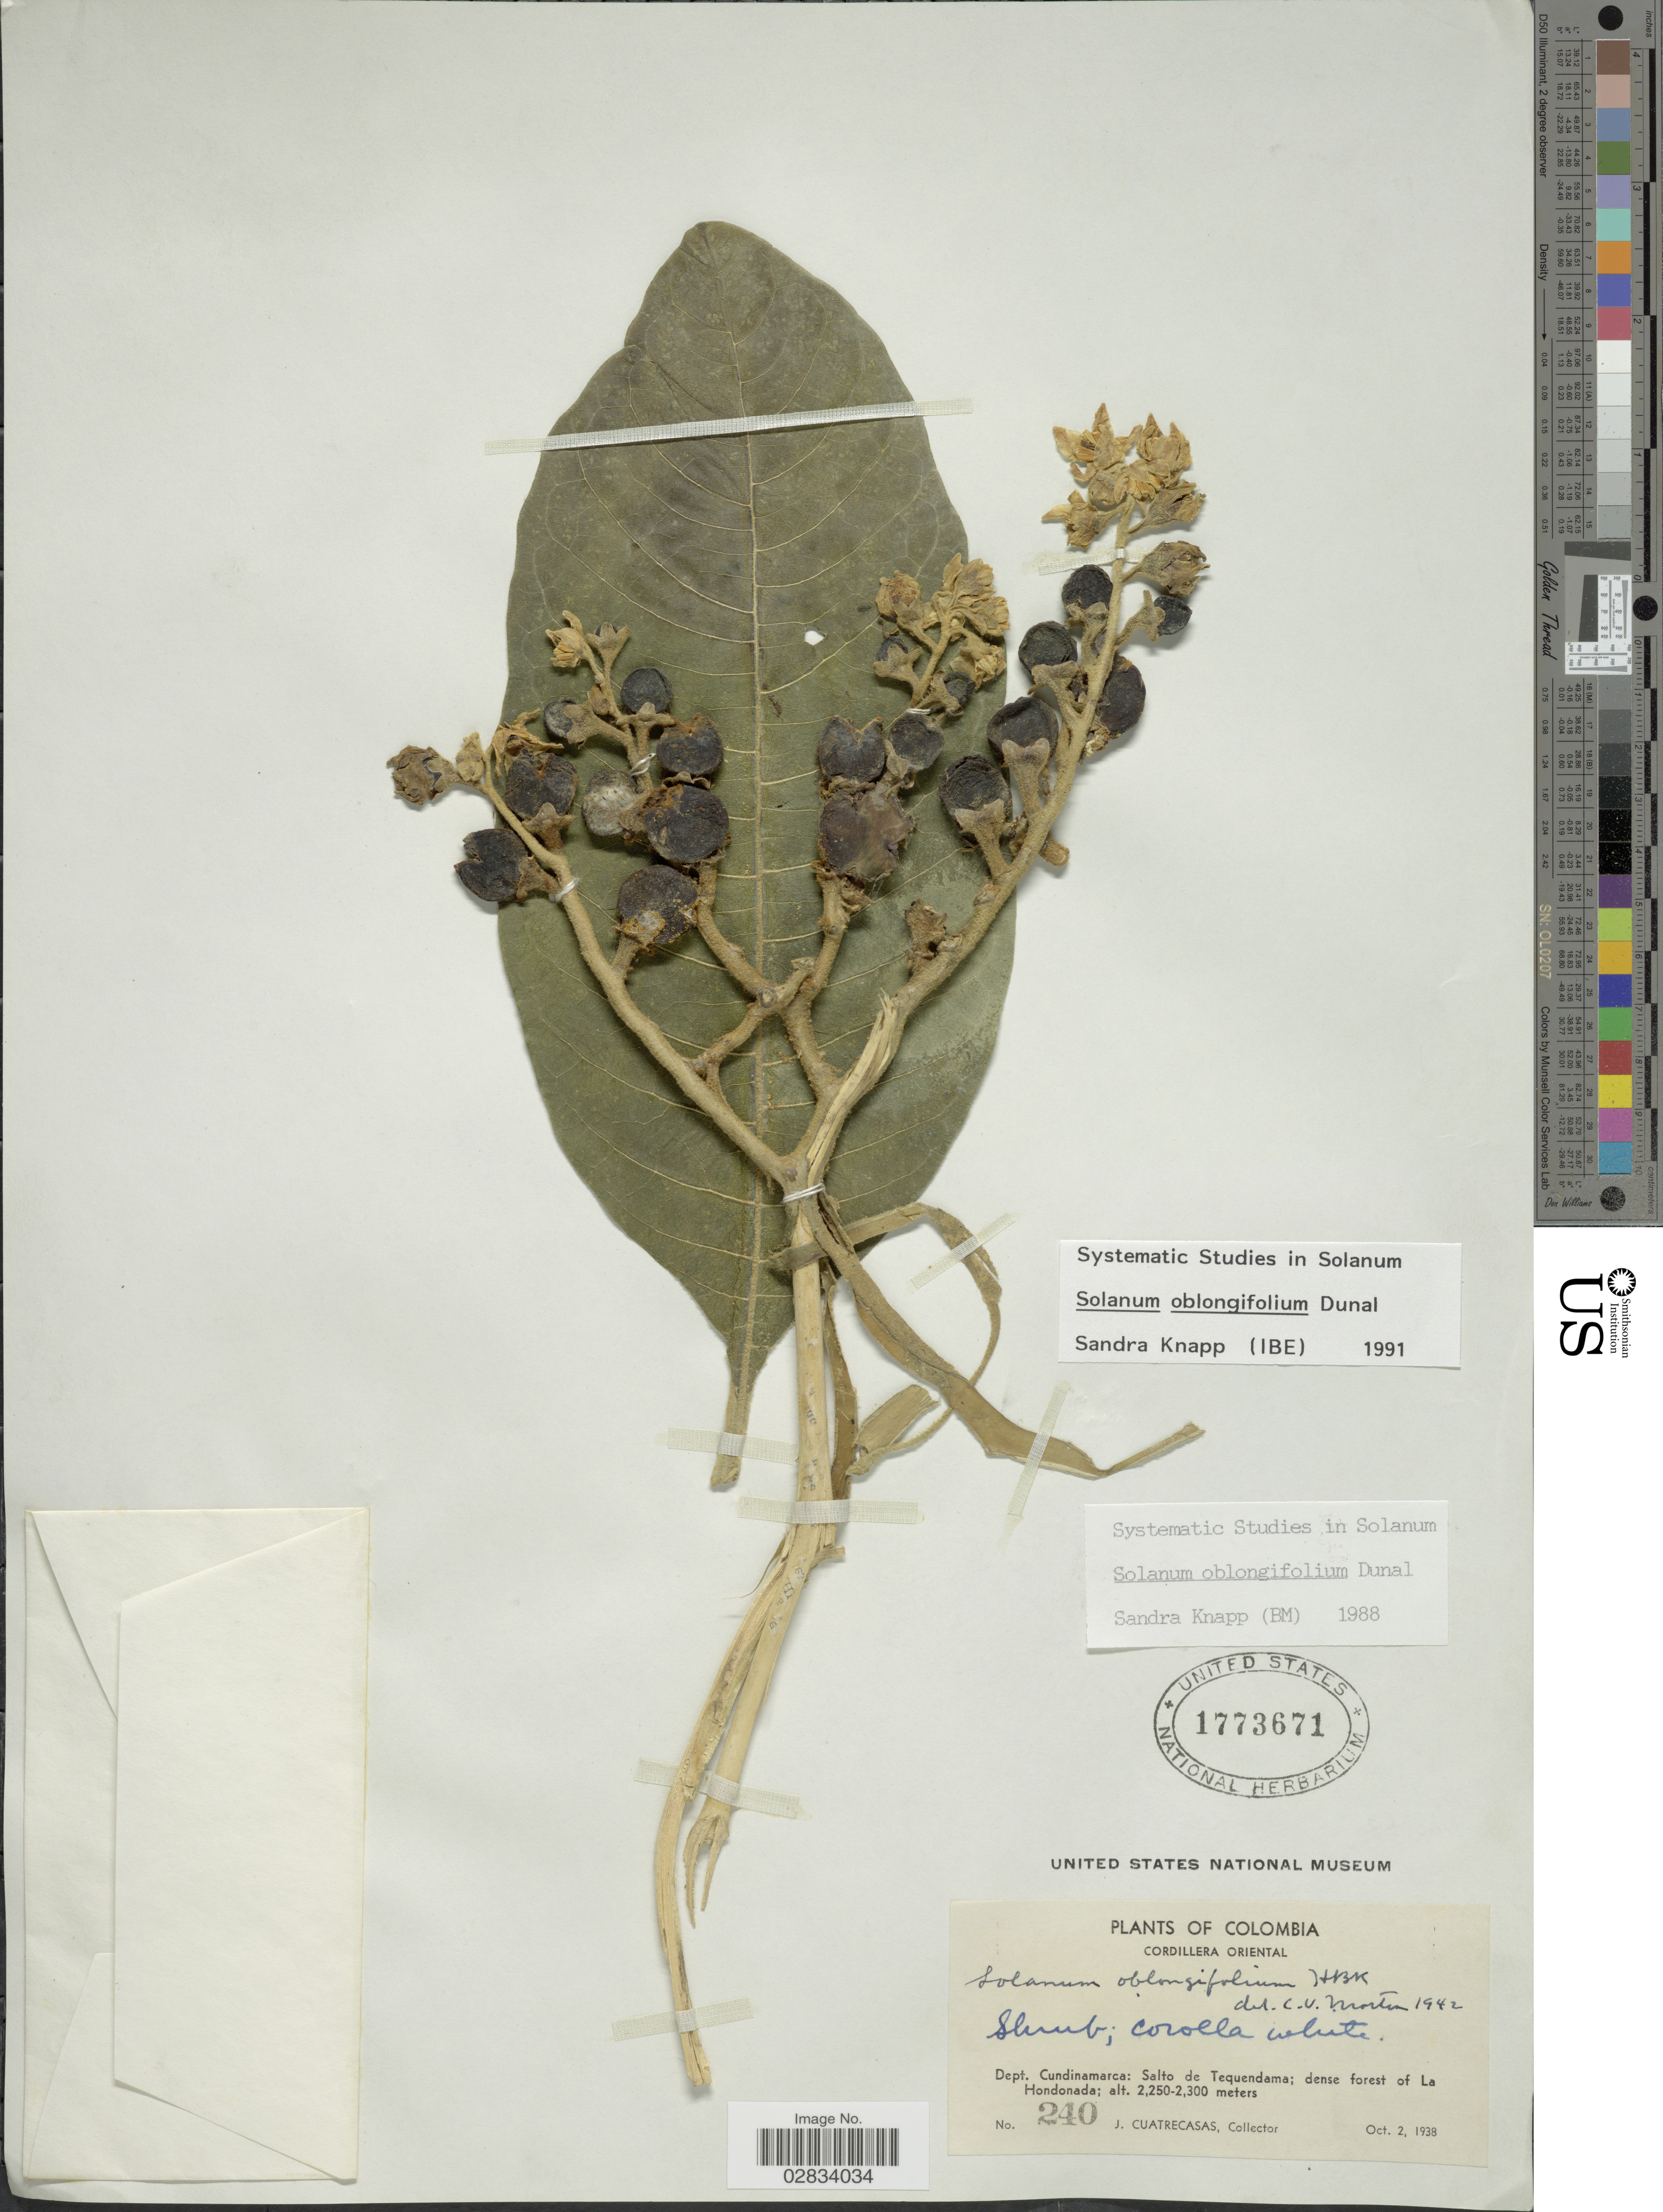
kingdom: Plantae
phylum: Tracheophyta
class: Magnoliopsida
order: Solanales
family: Solanaceae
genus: Solanum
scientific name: Solanum oblongifolium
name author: Duval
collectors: J. Cuatrecasas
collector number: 240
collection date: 1938-10-02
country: Colombia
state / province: Cundinamarca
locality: Cordillera Oriental, Dept. Cundinamarca: Salto de Tequendama; dense forest La Hondonada.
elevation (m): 2250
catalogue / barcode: US 1773671